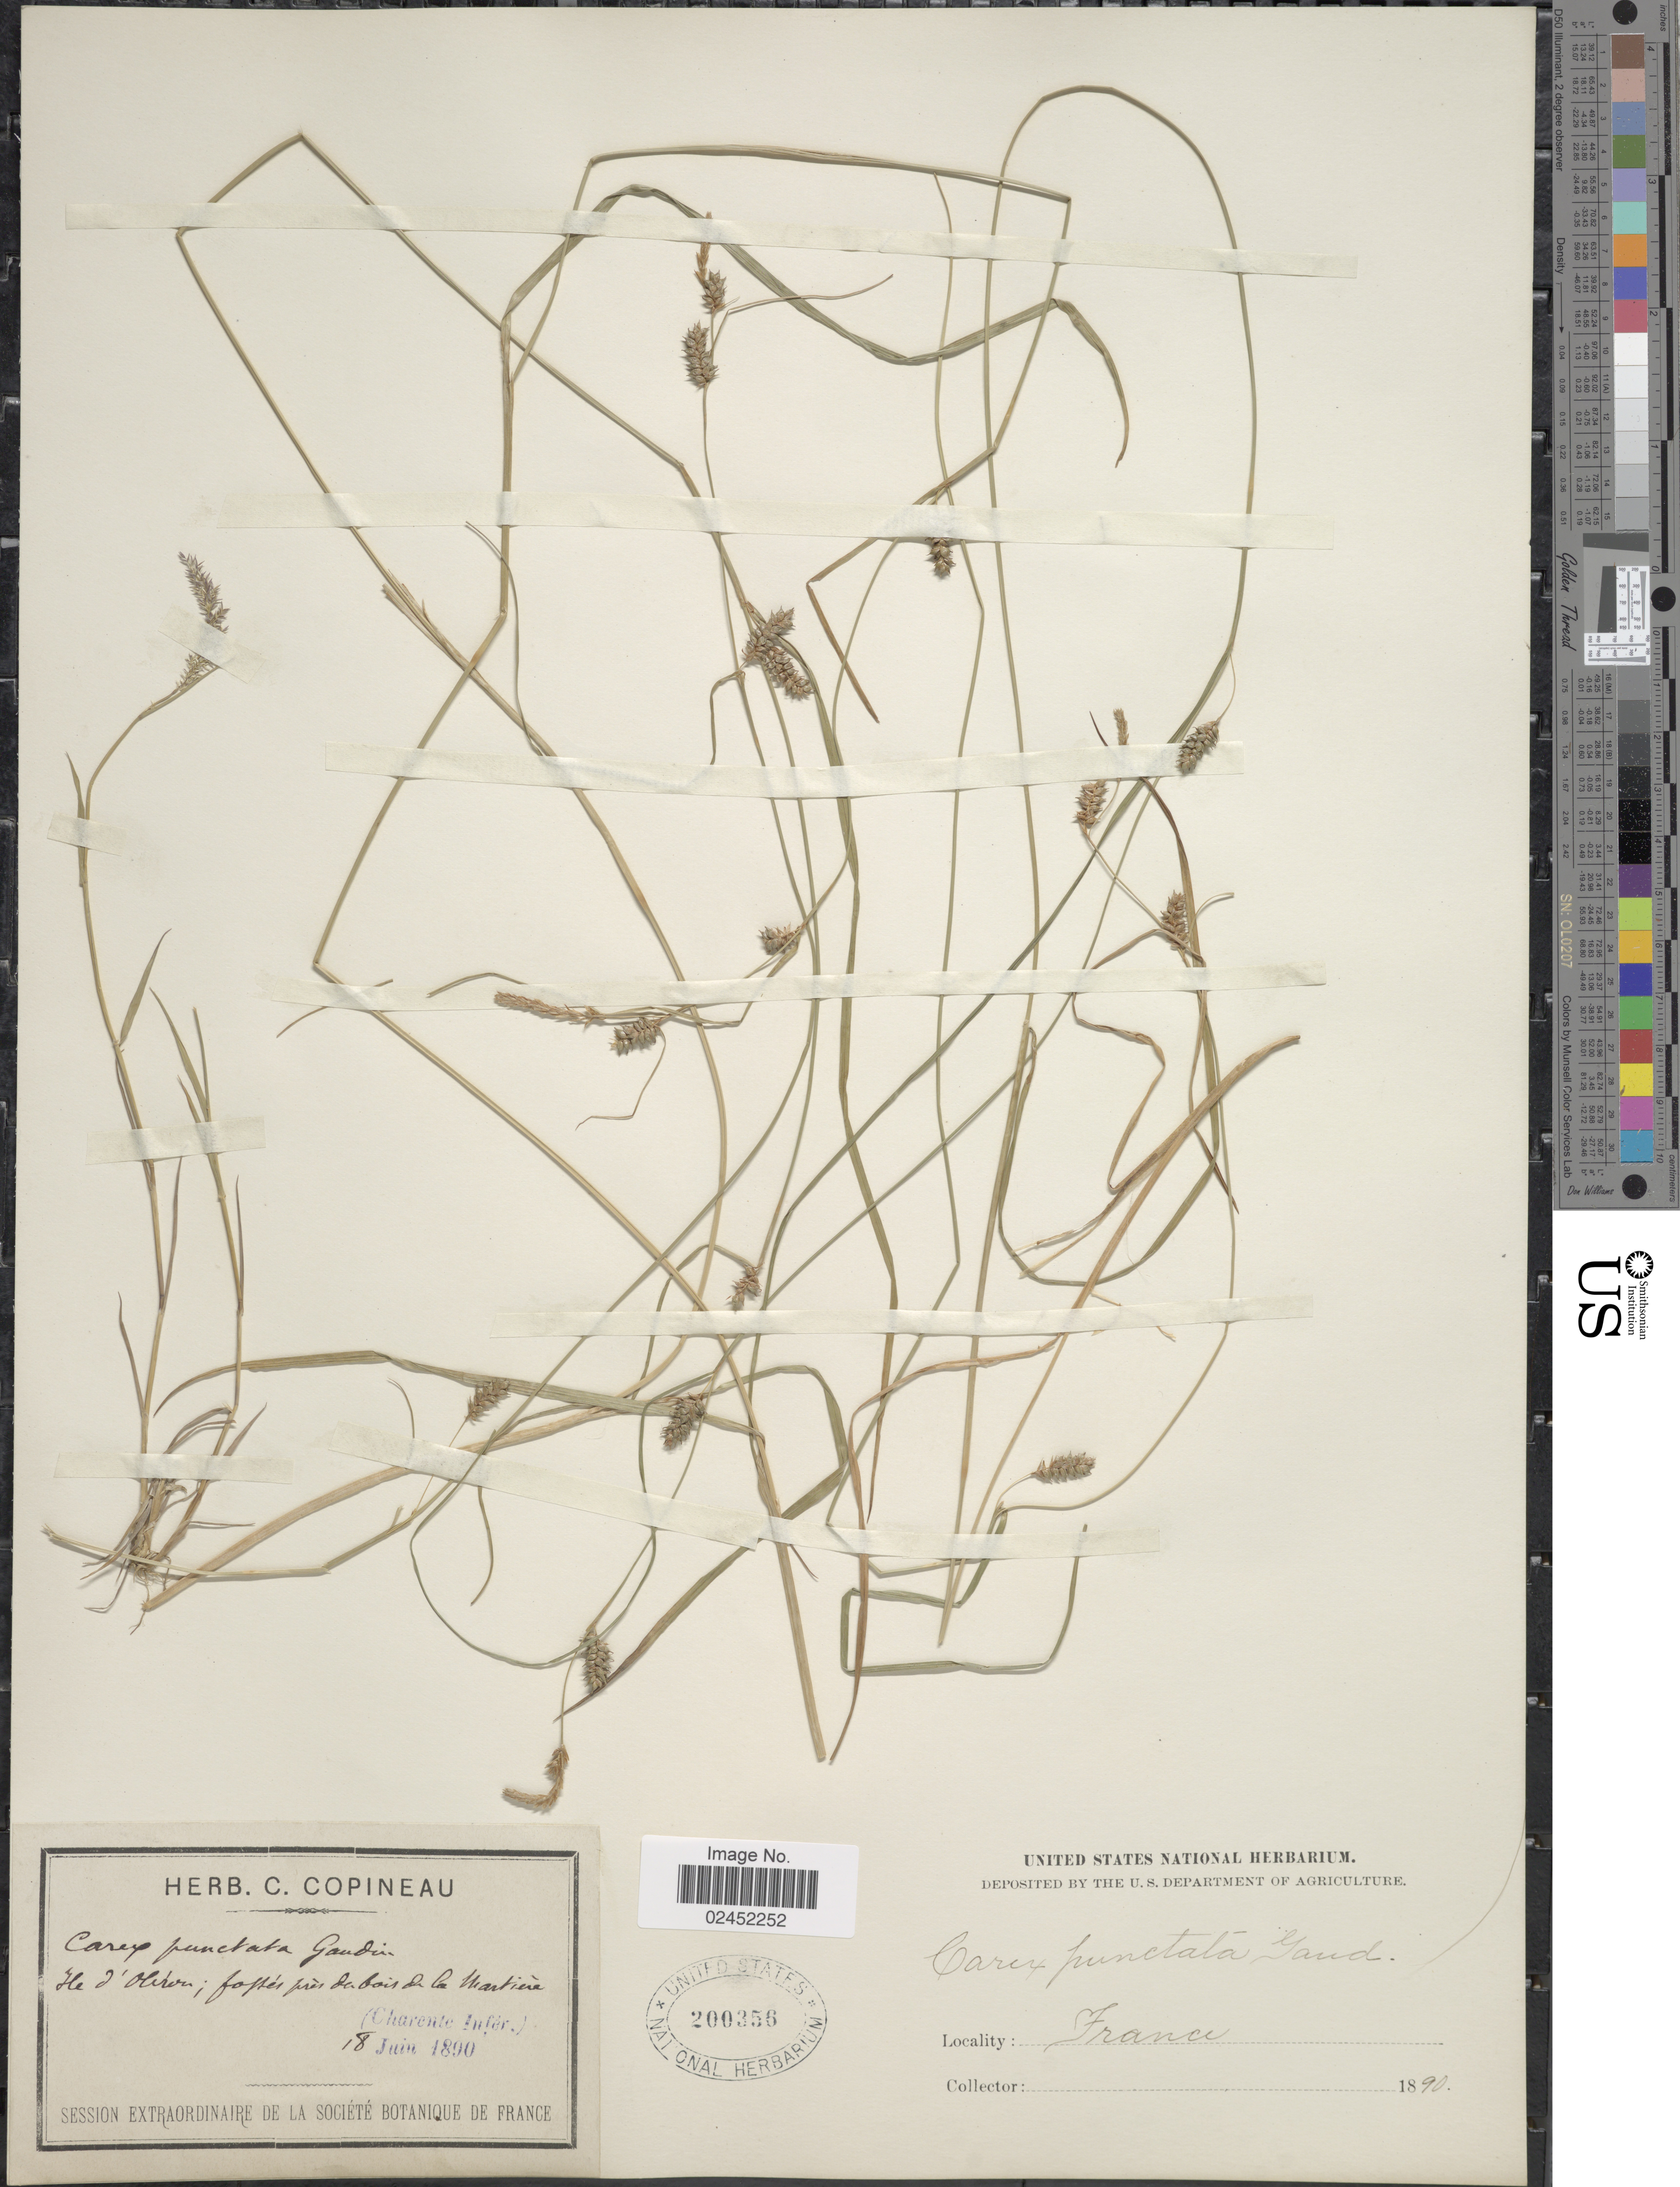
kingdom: Plantae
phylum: Tracheophyta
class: Liliopsida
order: Poales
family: Cyperaceae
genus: Carex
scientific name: Carex punctata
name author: Gaudin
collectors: ex herb. C. Copineau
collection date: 1890-06-18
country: France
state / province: Nouvelle-Aquitaine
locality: Ile d'Oleron; fossés près du bois de la Martière [Oleron island; ditches near the woods of La Martière]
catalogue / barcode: US 200356